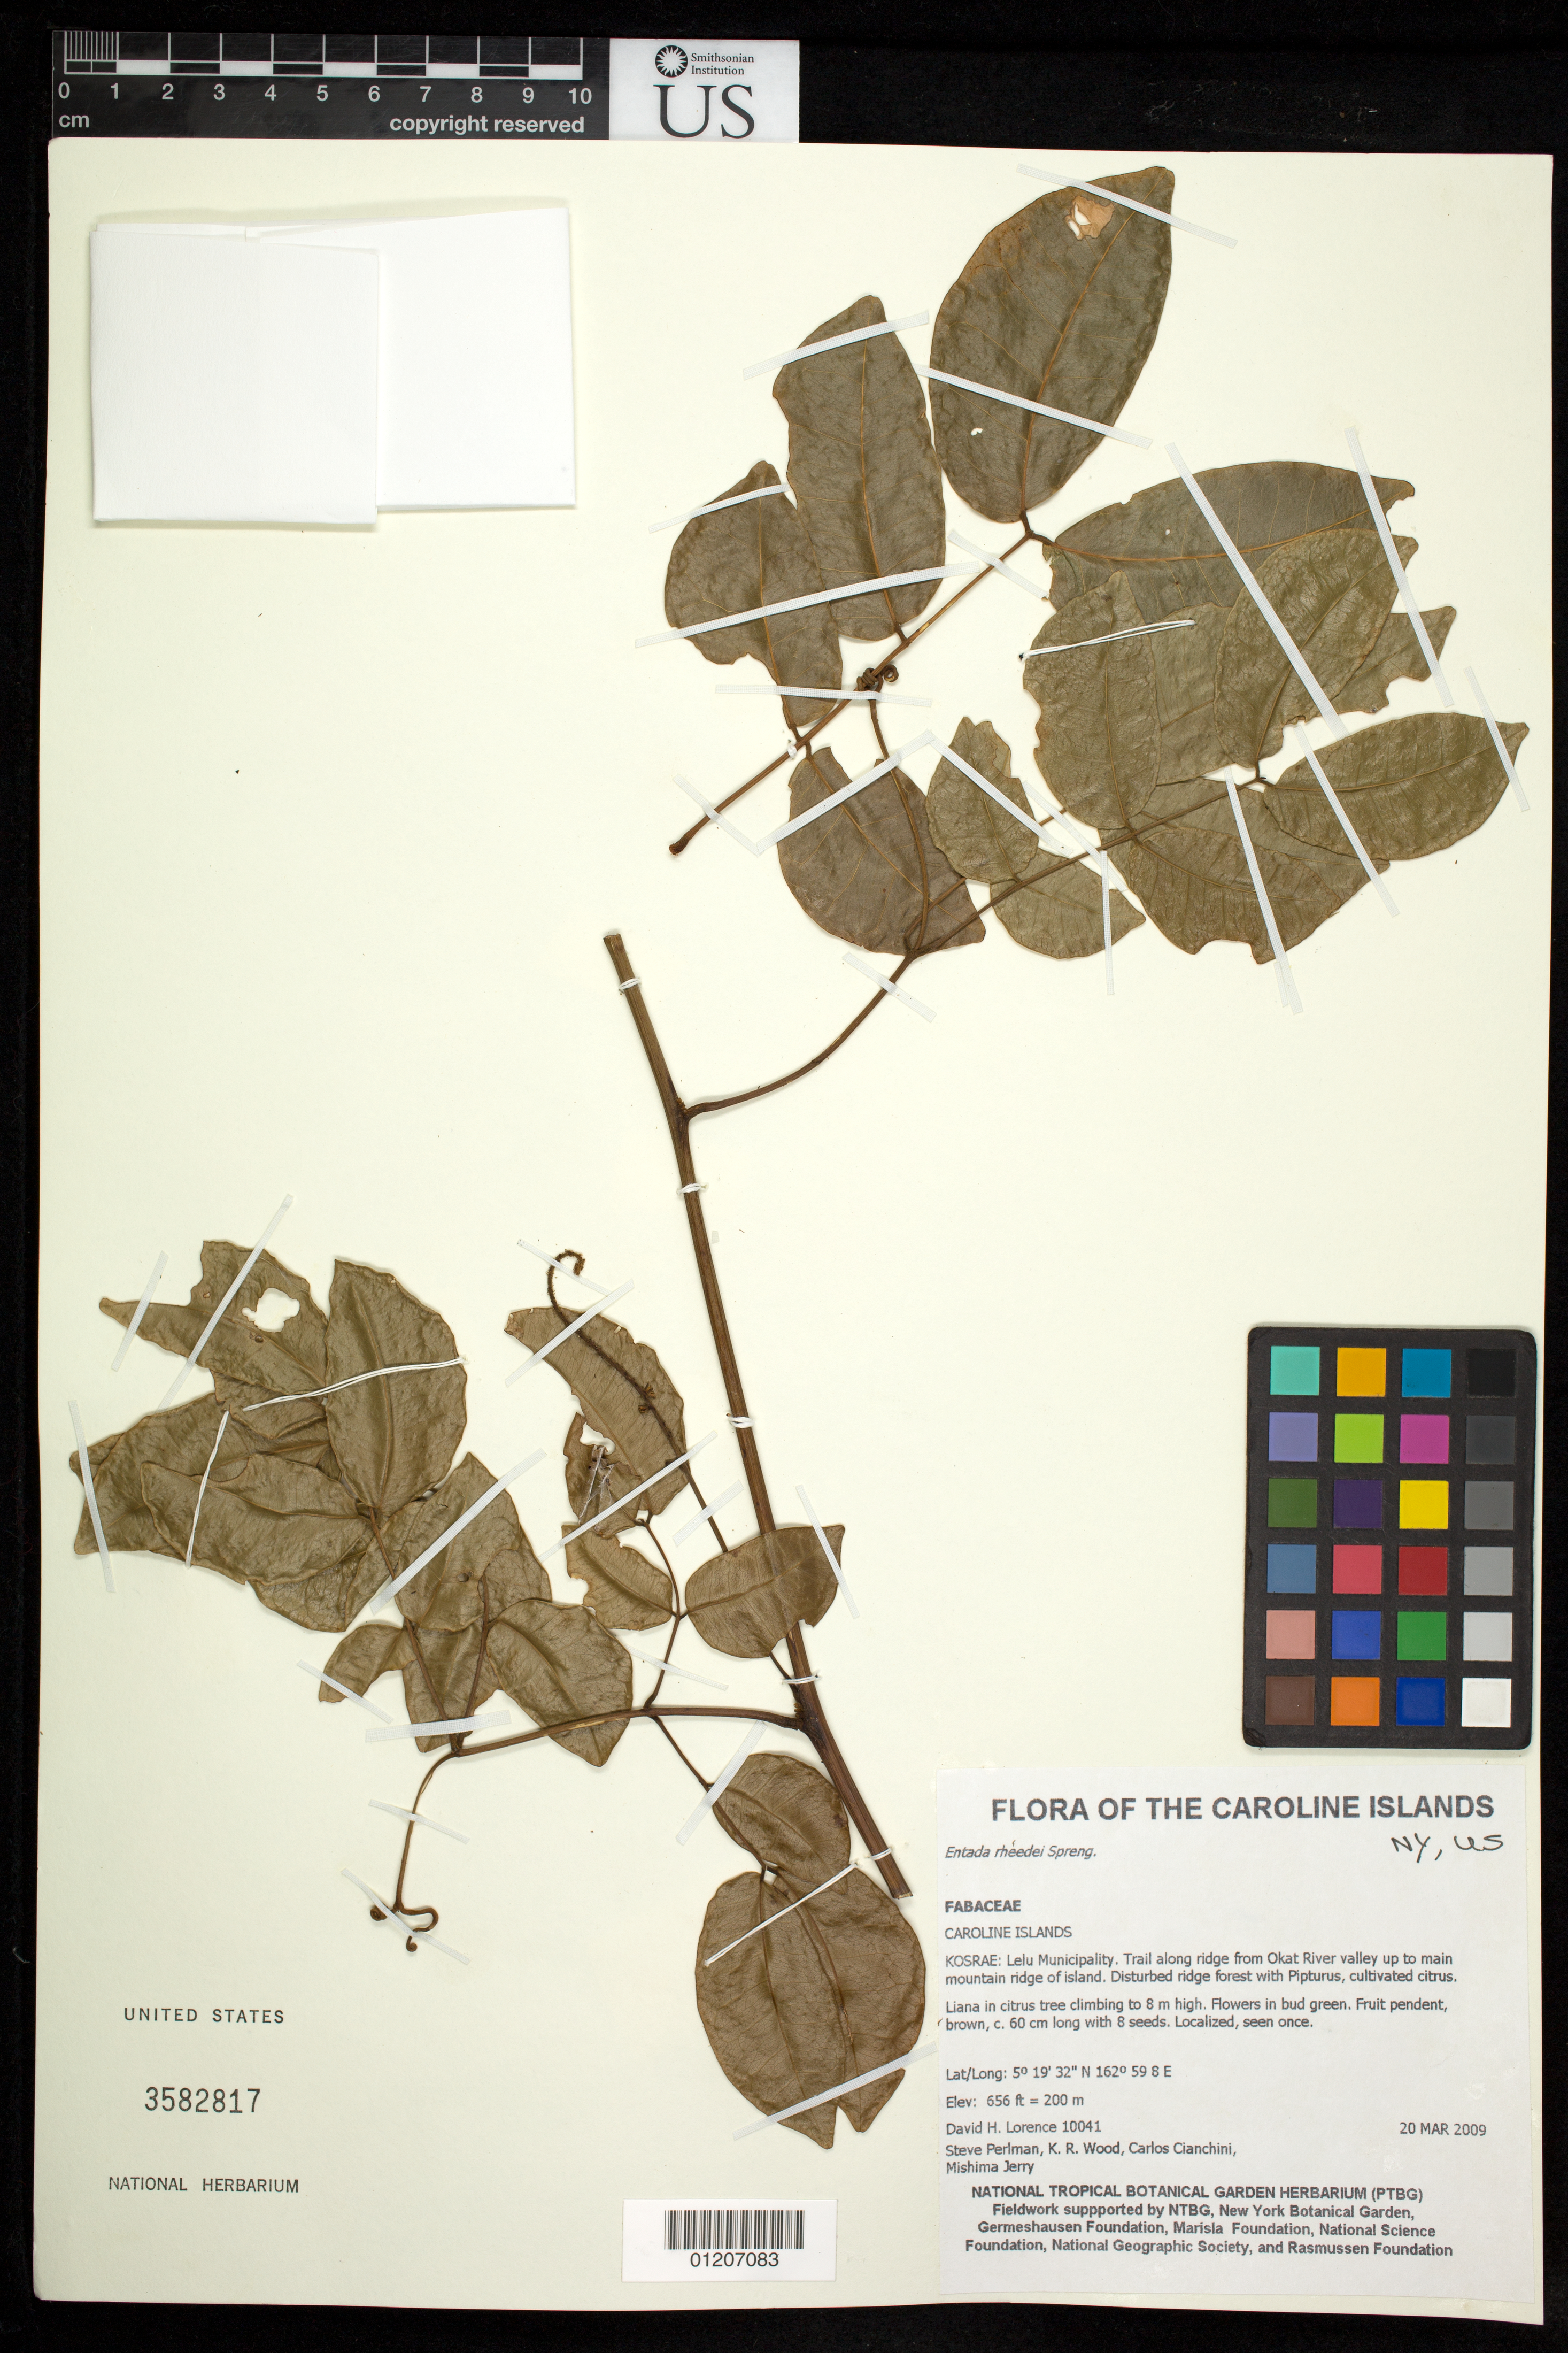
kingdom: Plantae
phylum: Tracheophyta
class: Magnoliopsida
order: Fabales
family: Fabaceae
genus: Entada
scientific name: Entada rheedei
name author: Spreng.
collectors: D. Lorence, S. P. Perlman, K. R. Wood, C. Cianchini & M. Jerry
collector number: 10041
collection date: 2009-03-20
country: Micronesia, Federated States of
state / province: Kosrae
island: Kosrae [Kusaie]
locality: Lelu municipality. Trail along ridge from Okat river valley up to main mountain ridge of Island.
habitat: Disturbed ridge forest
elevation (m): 200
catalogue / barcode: US 3582817